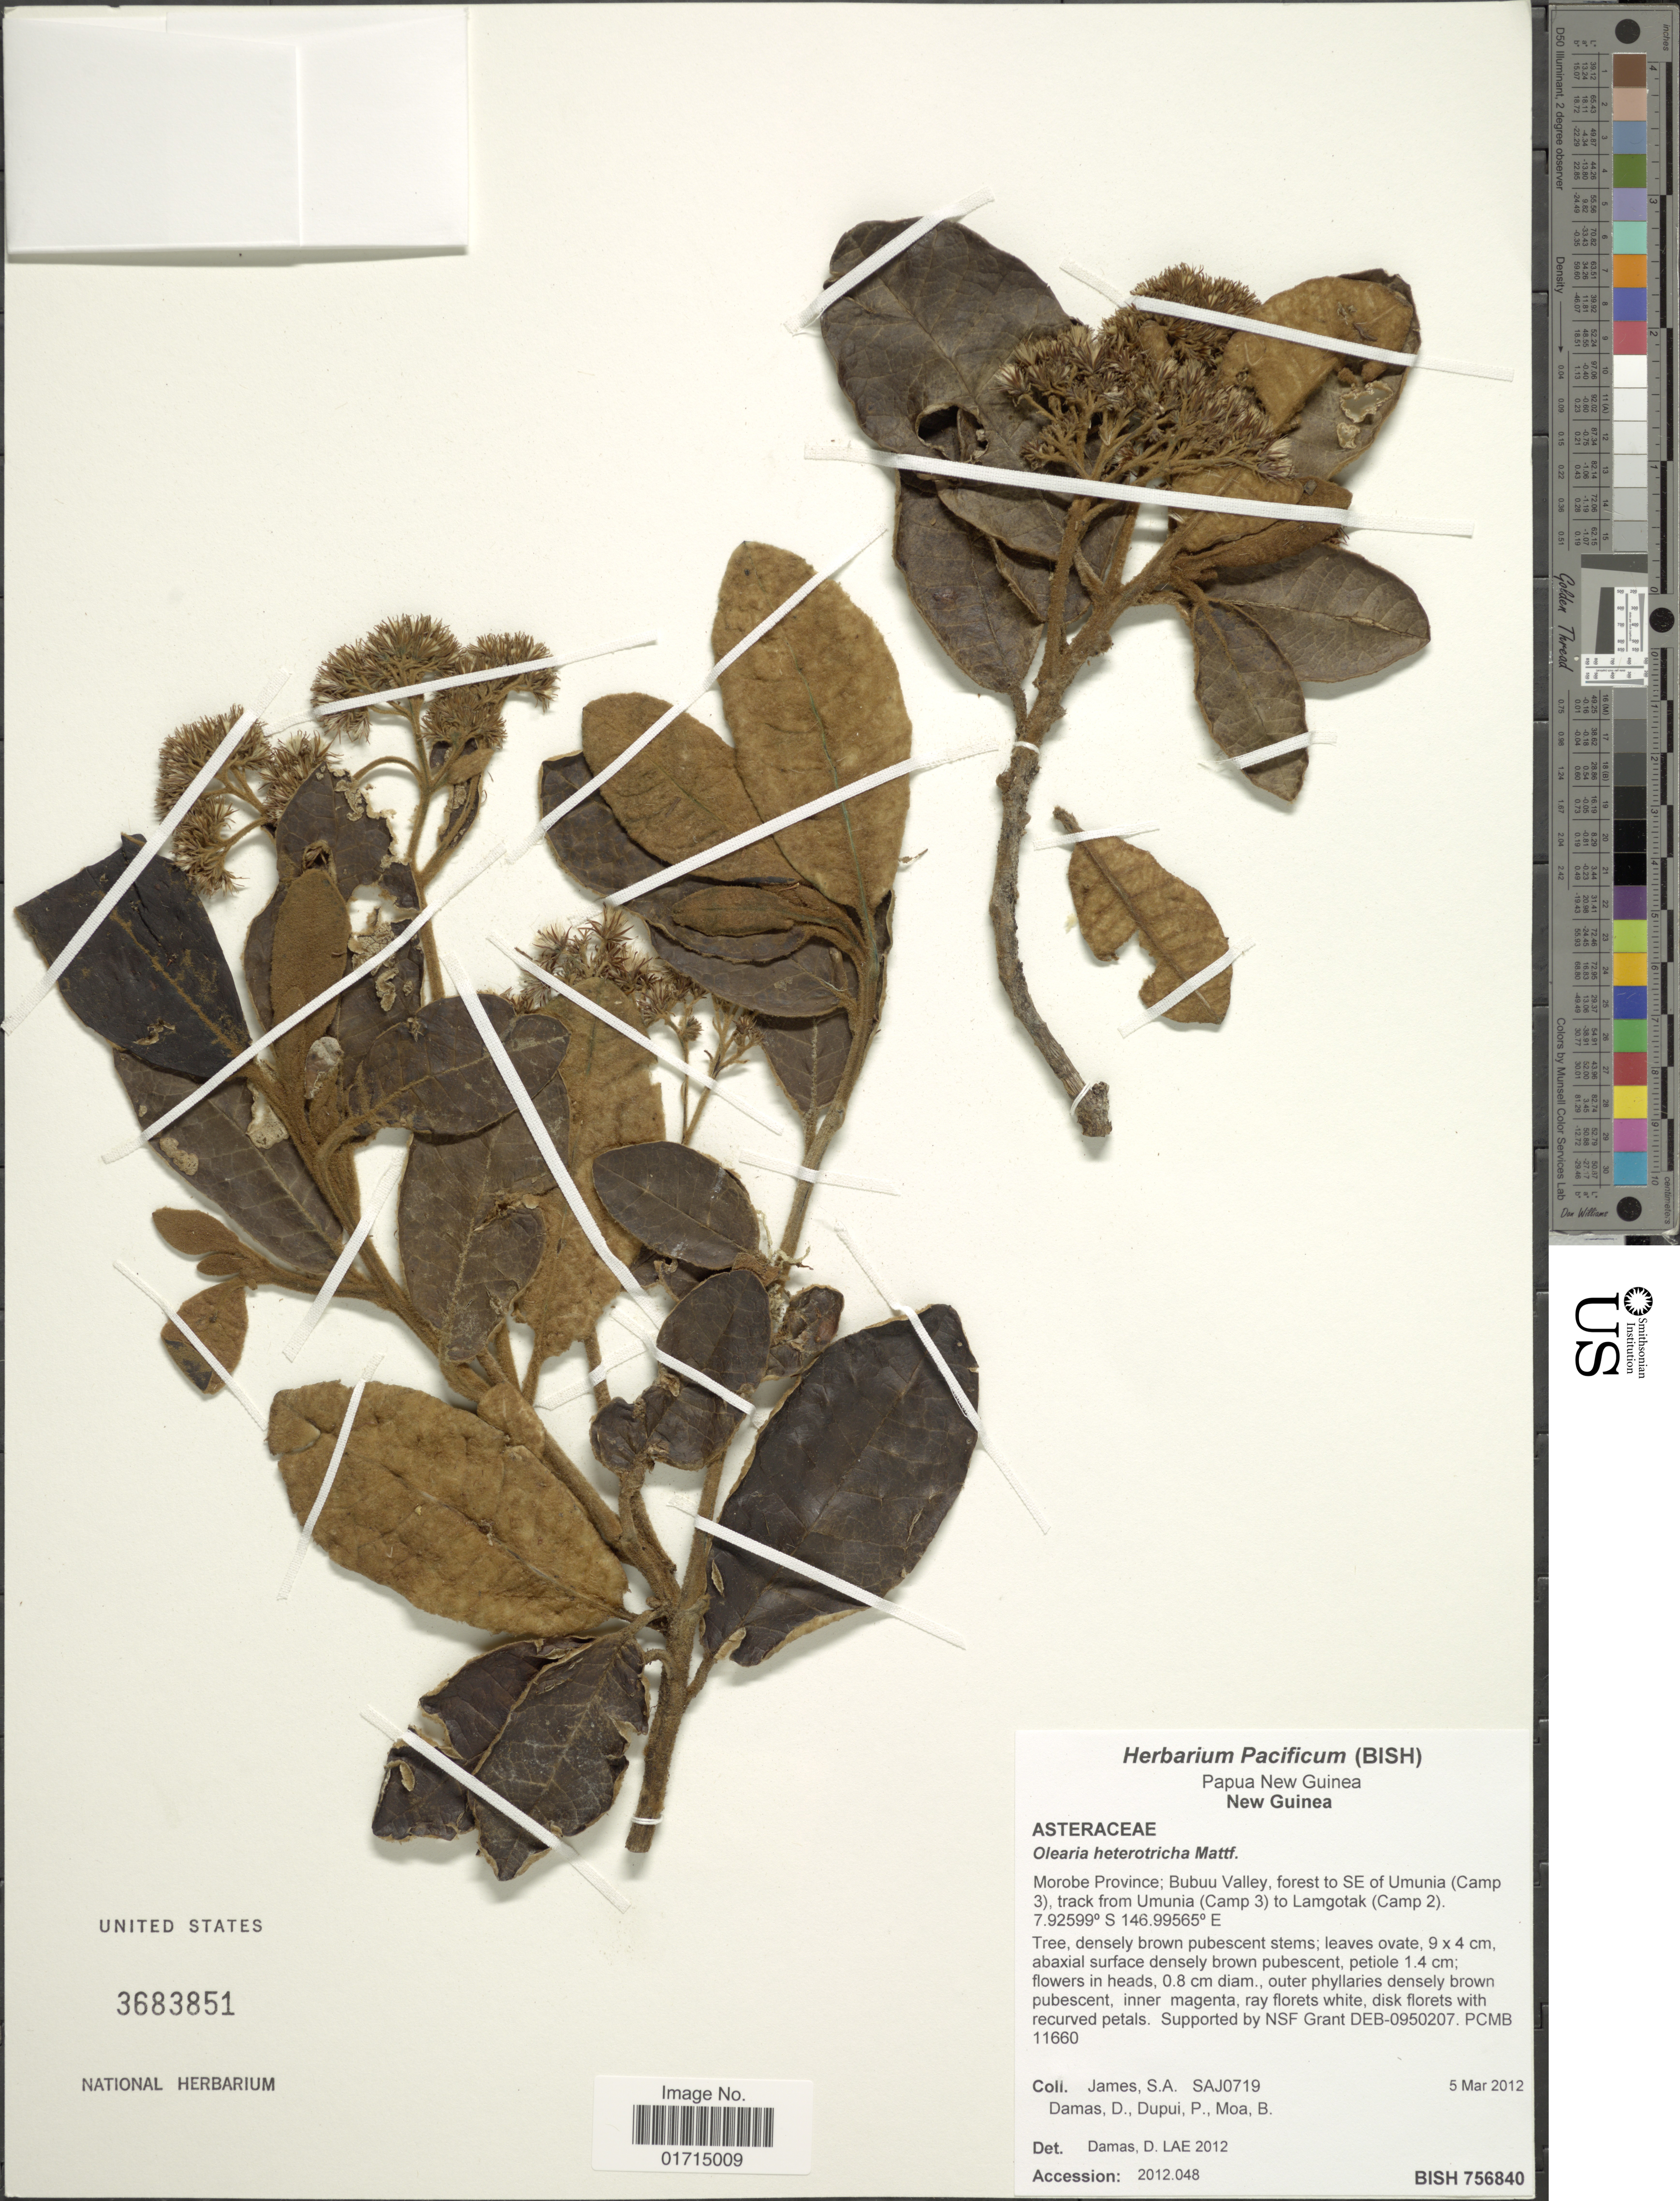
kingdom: Plantae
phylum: Tracheophyta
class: Magnoliopsida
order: Asterales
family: Asteraceae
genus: Olearia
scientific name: Olearia heterotricha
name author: Mattf.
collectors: S. James, D. Damas, P. Dupui & B. Moa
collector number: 0719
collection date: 2012-03-05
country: Papua New Guinea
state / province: Morobe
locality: Papua New Guinea. New Guinea. Morobe Province; Bubuu Valley, forest to SE of umunia (Camp 3), track from Umunia (Camp 3) to Lamgotak (Camp 2).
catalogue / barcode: US 3683851